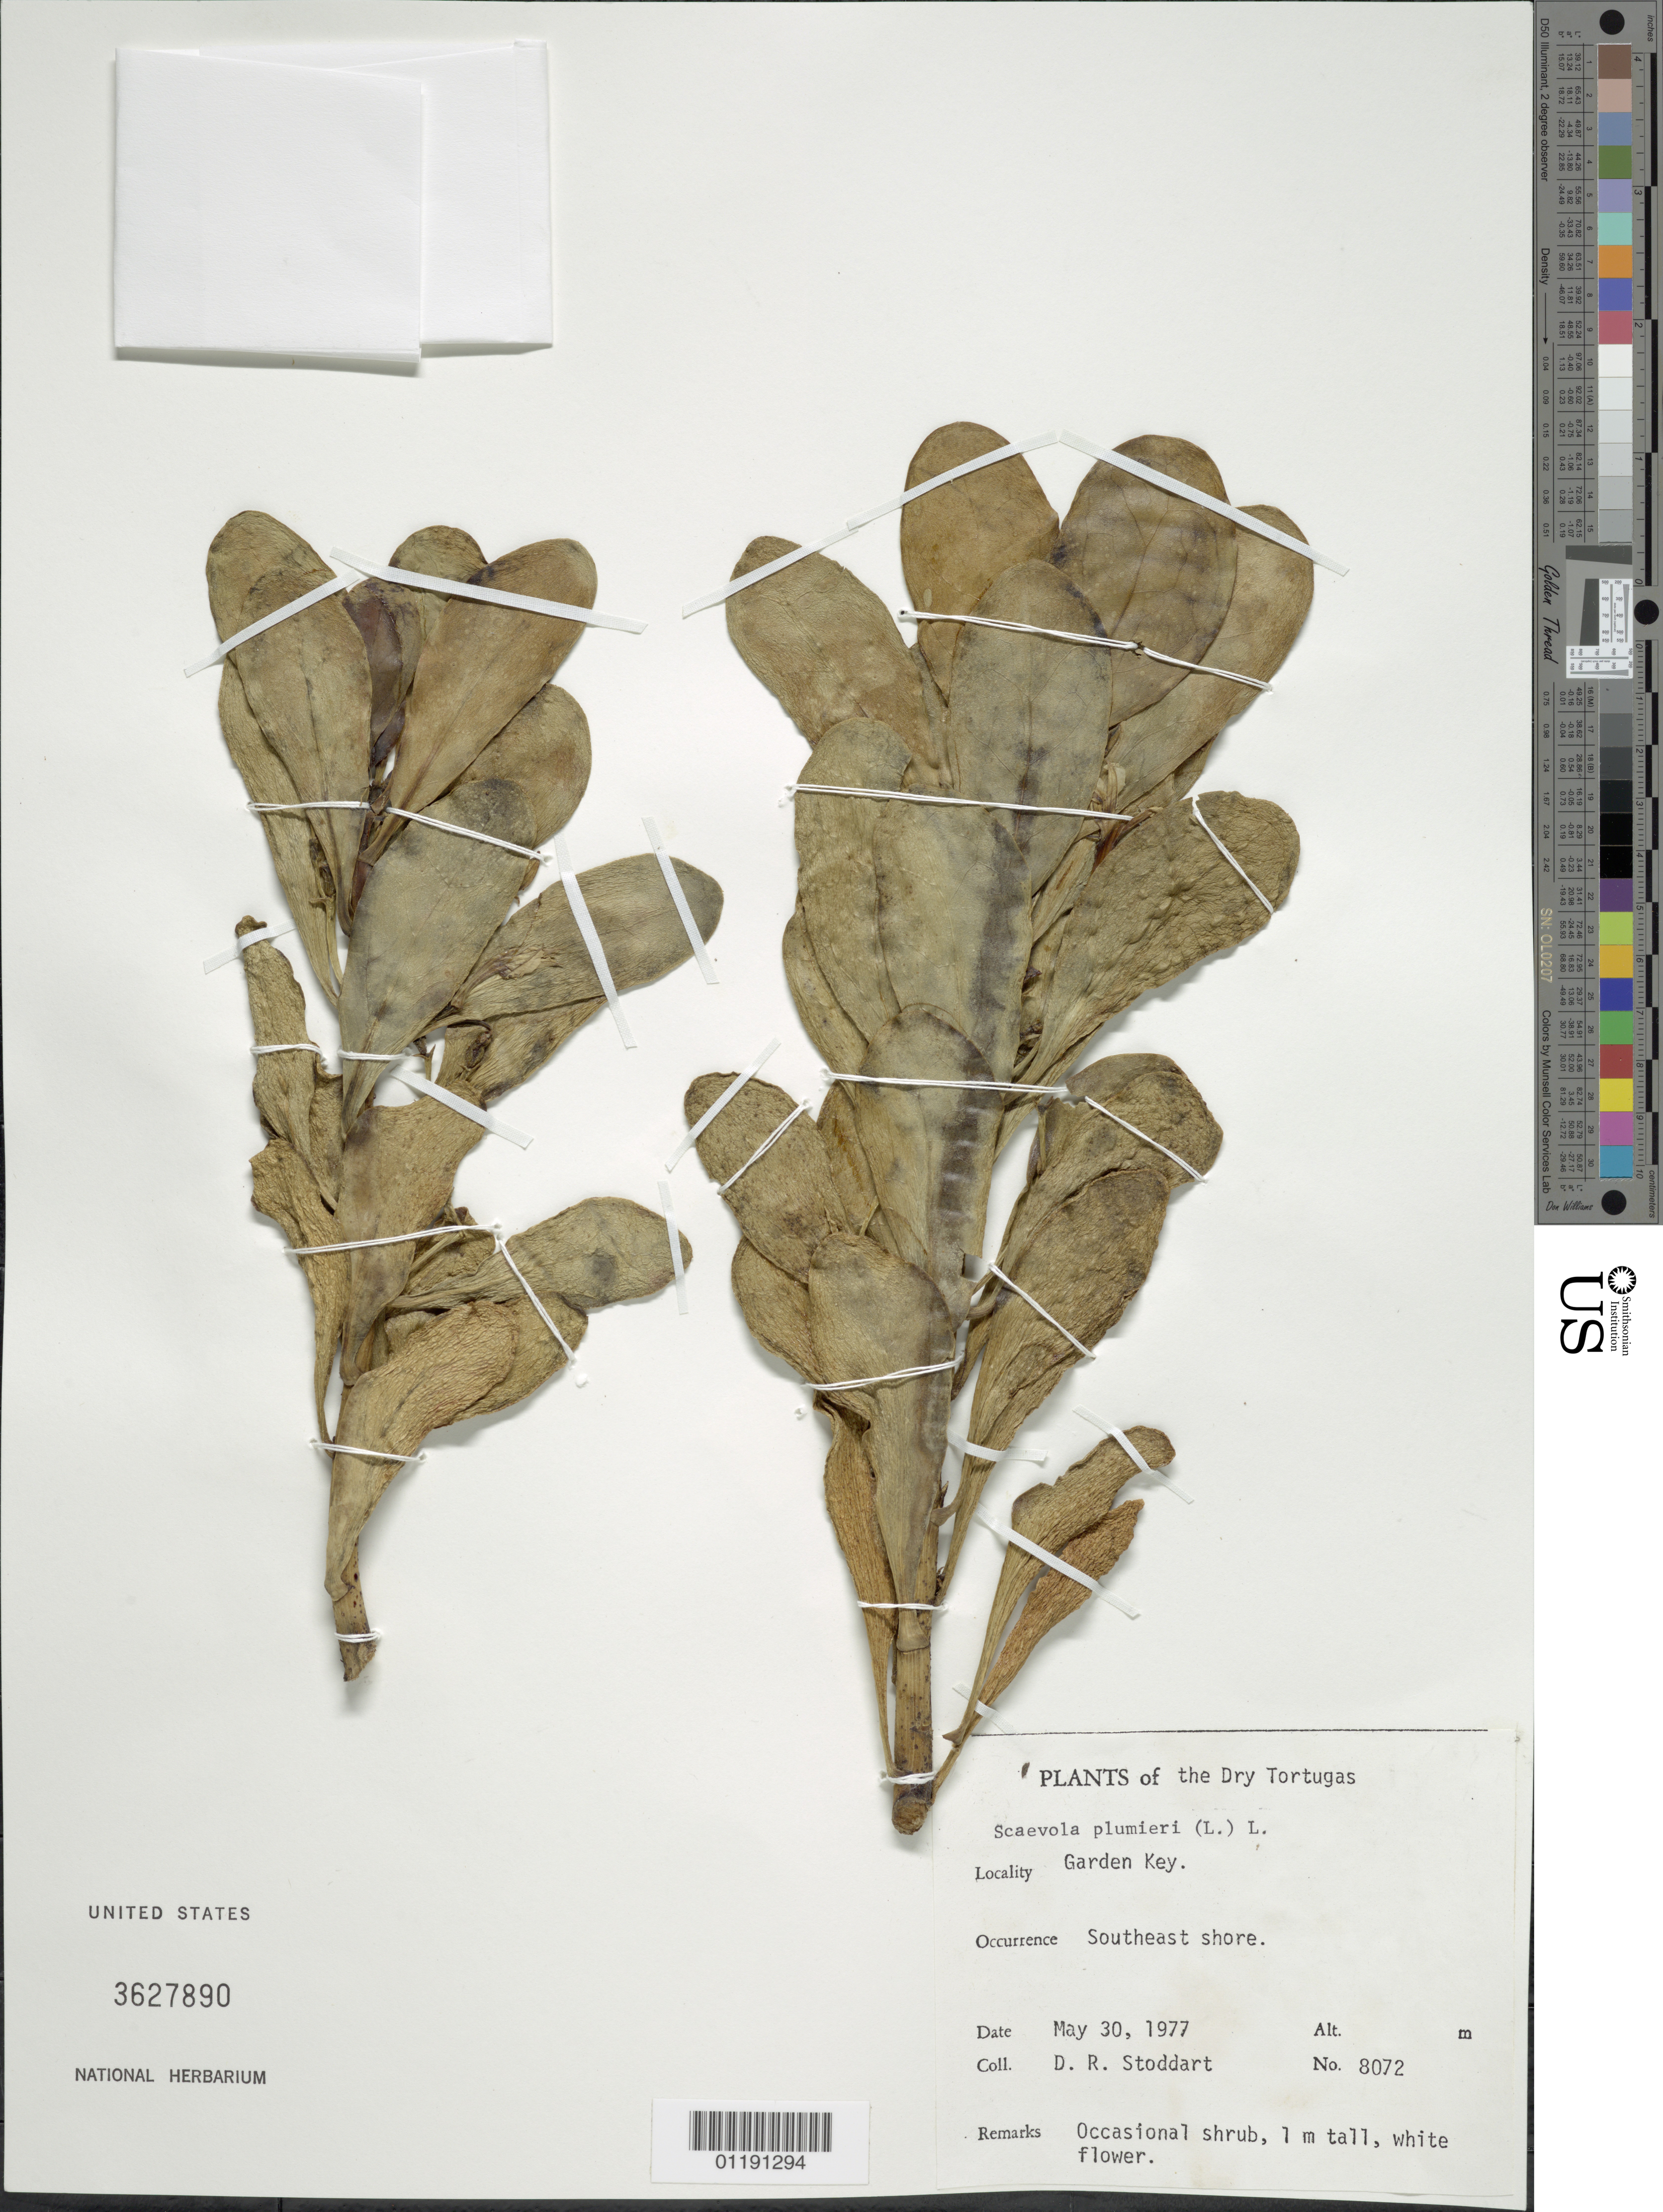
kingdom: Plantae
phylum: Tracheophyta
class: Magnoliopsida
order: Asterales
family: Goodeniaceae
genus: Scaevola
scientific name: Scaevola plumieri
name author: (L.) Vahl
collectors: D. R. Stoddart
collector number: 8072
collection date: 1977-05-30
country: United States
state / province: Florida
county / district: Monroe County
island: Garden Key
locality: SE shore.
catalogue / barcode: US 3627890